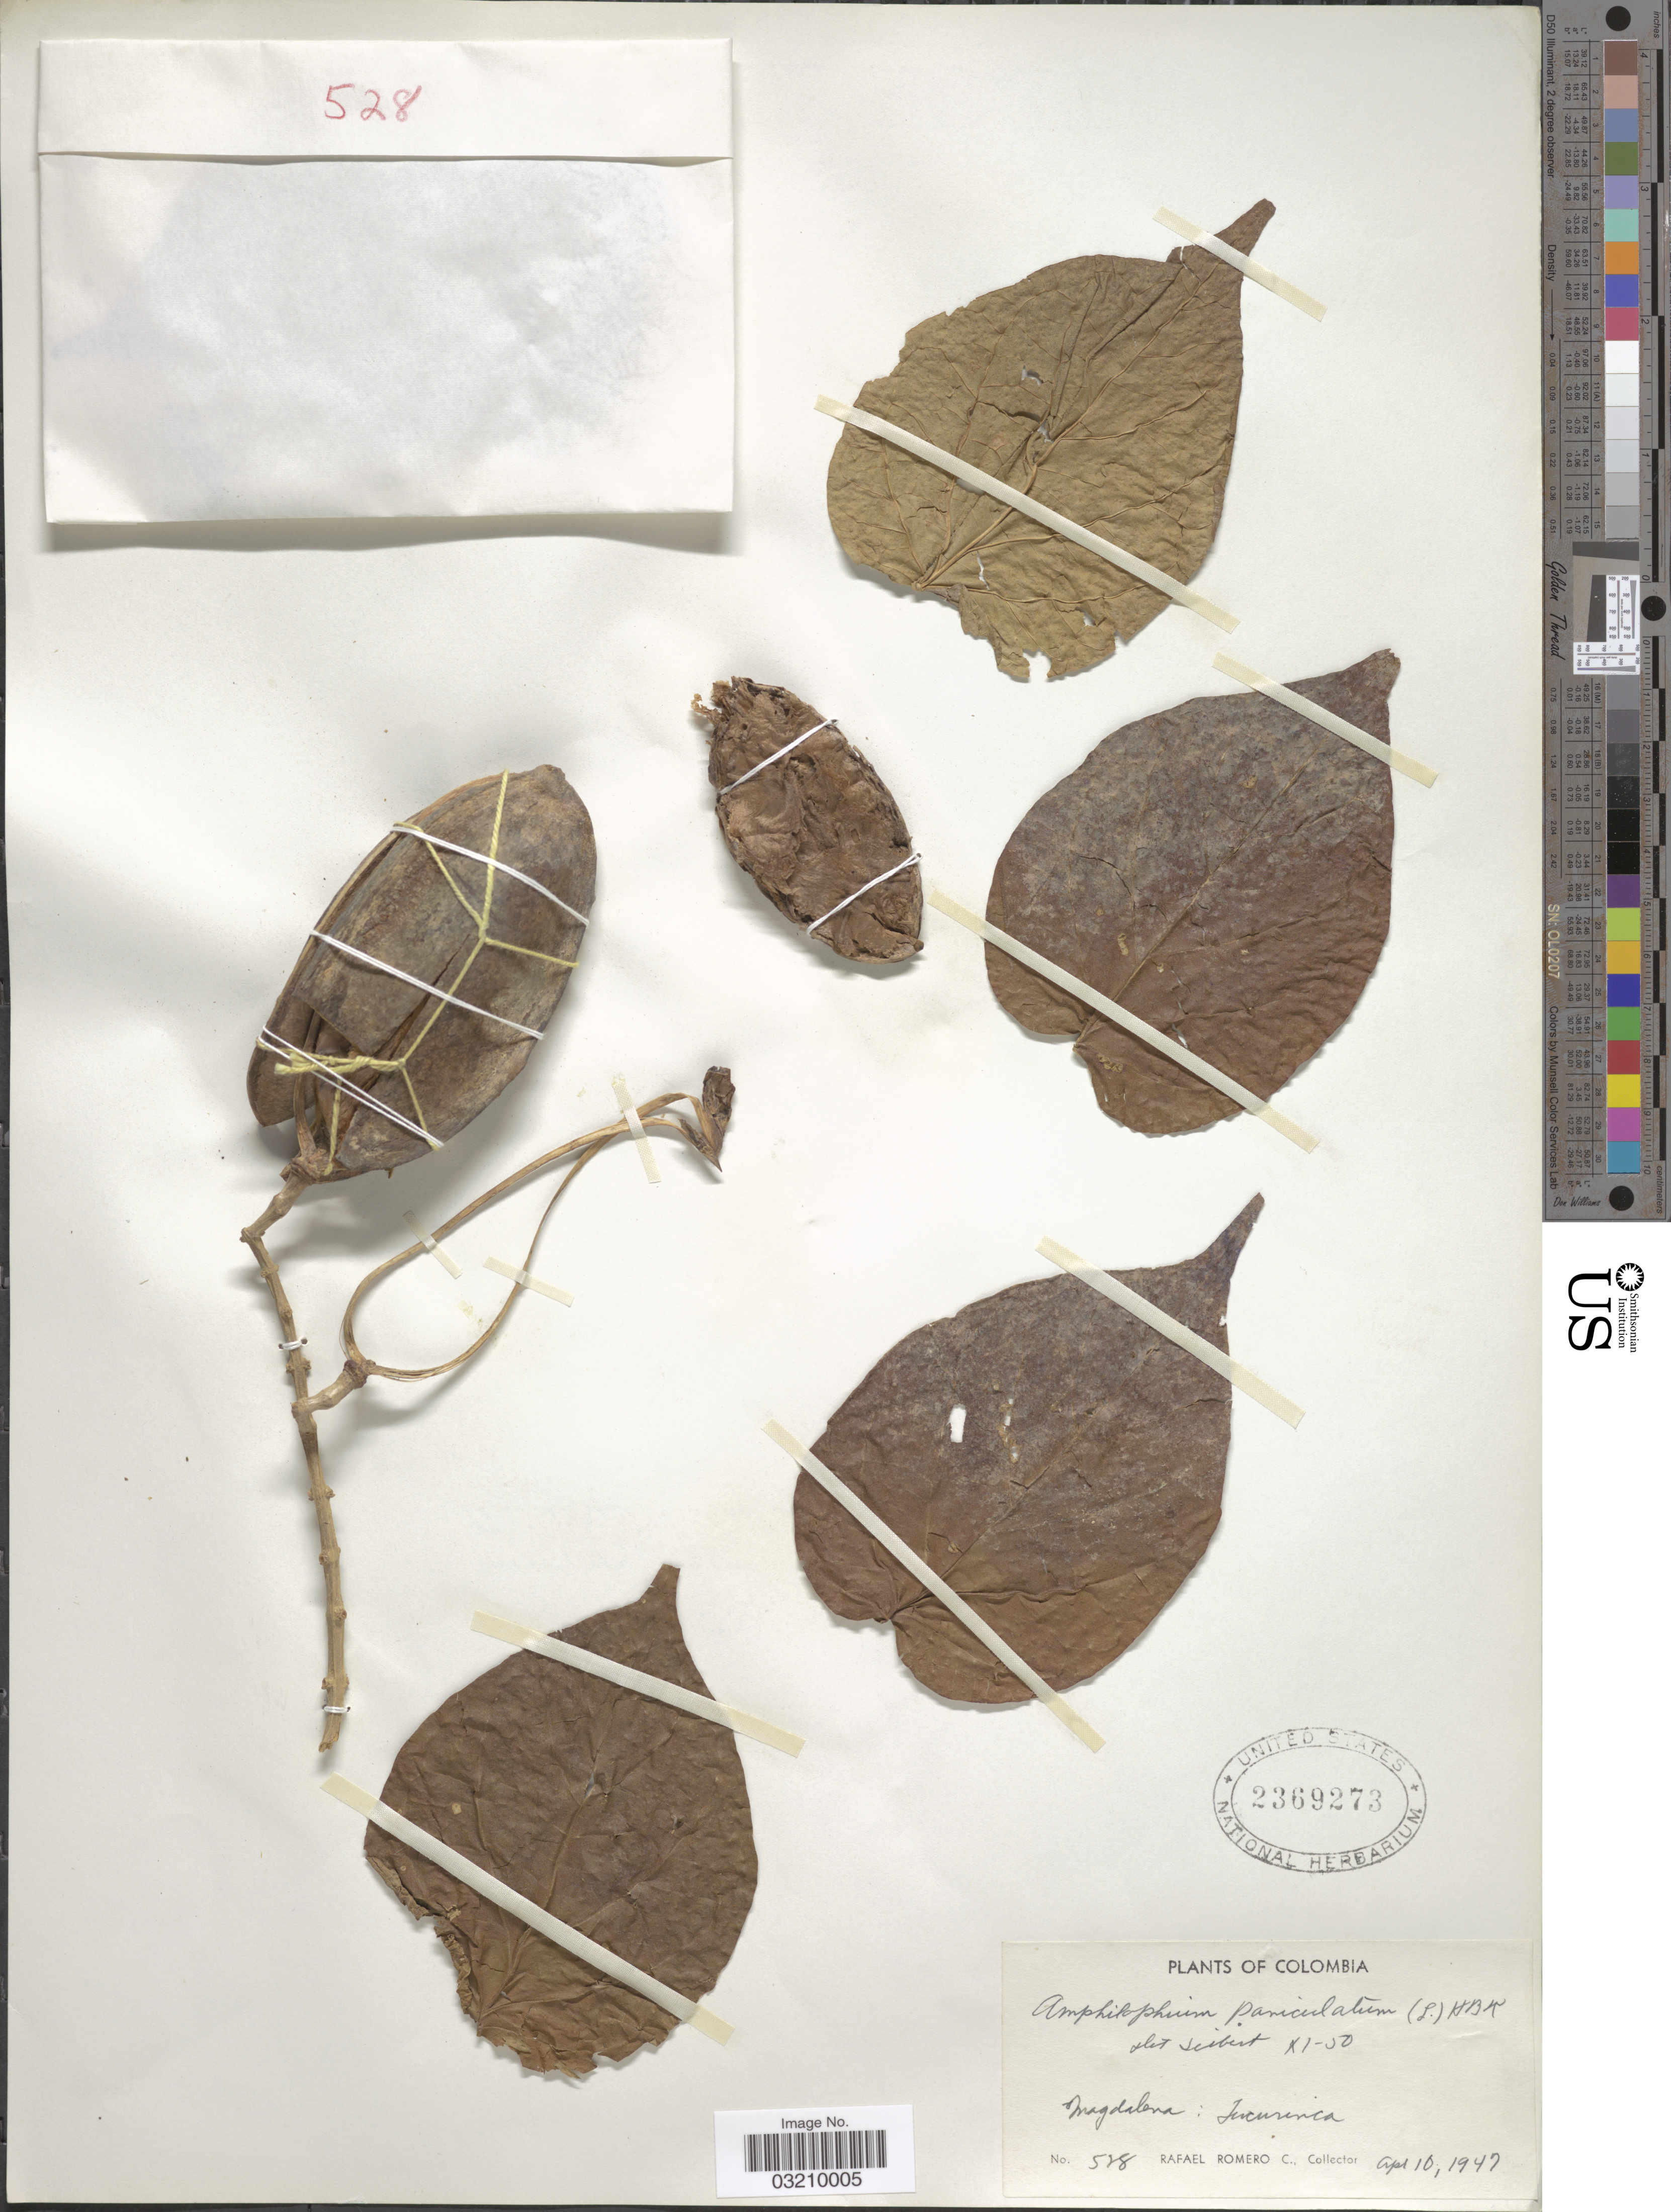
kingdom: Plantae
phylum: Tracheophyta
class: Magnoliopsida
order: Lamiales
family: Bignoniaceae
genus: Amphilophium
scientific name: Amphilophium paniculatum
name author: (L.) Kunth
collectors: R. Romero Castañeda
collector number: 528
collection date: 1947-04-10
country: Colombia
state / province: Magdalena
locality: Tucurinca.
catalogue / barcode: US 2369273